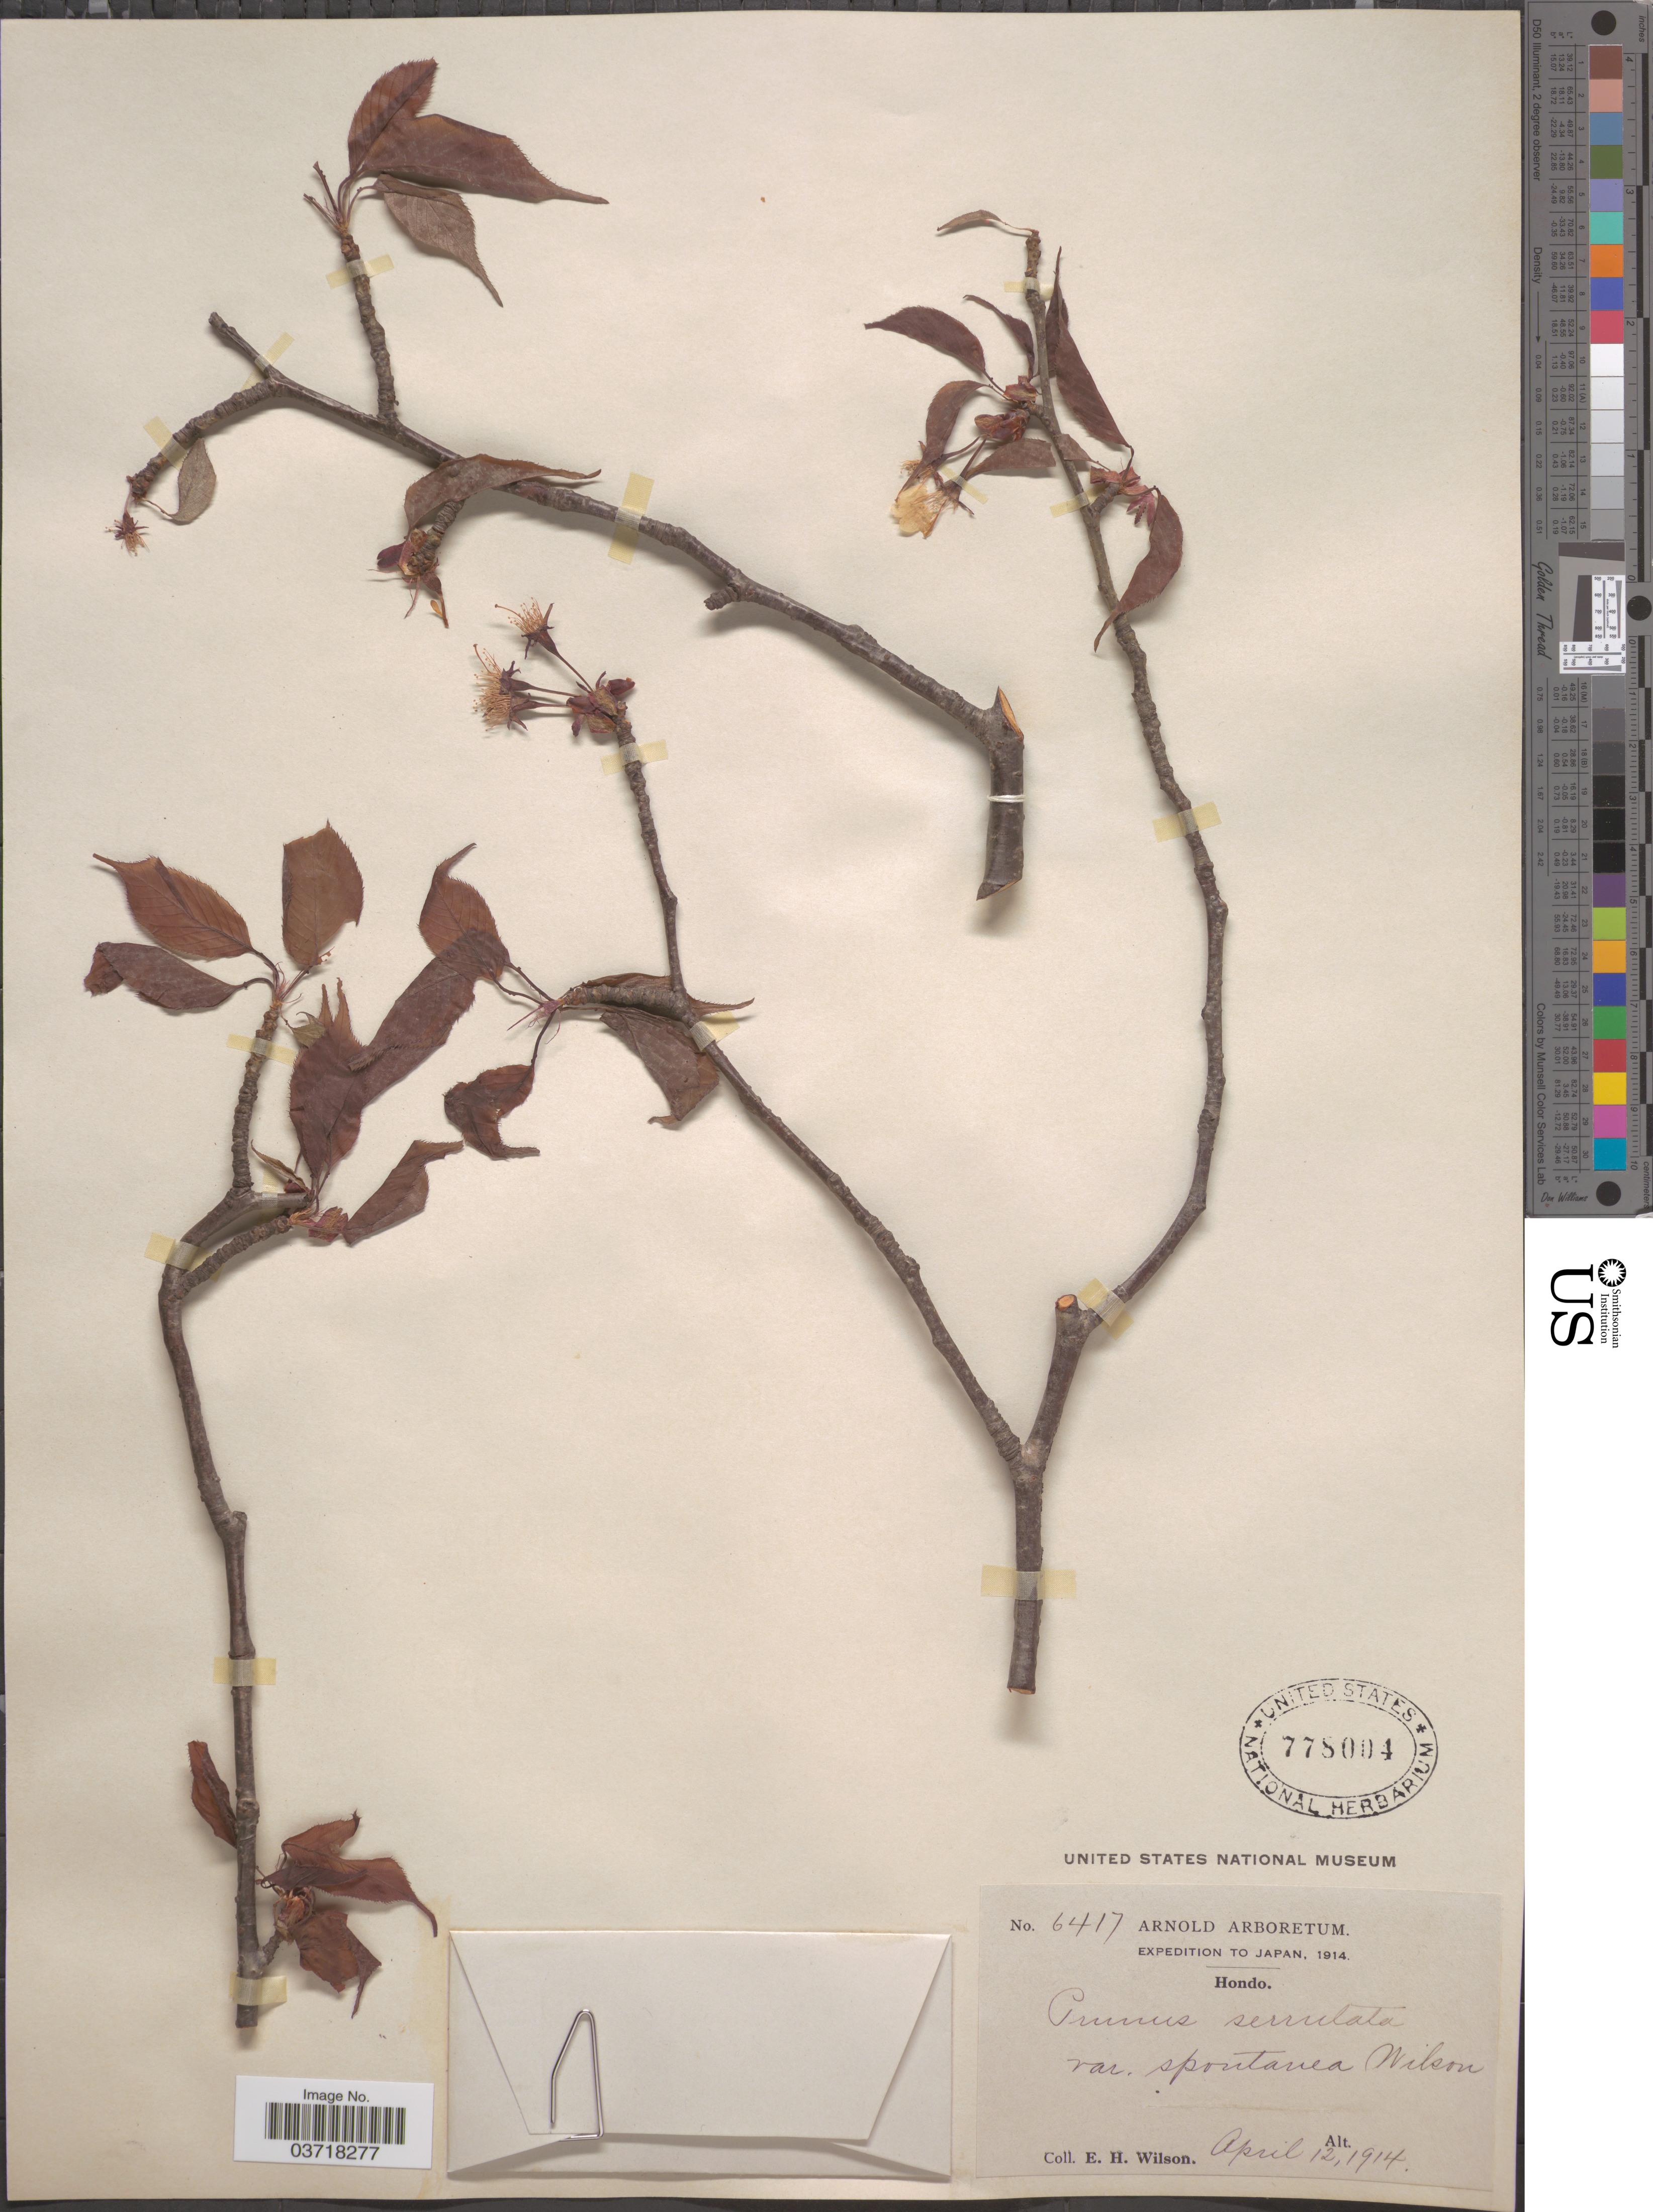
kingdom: Plantae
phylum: Tracheophyta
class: Magnoliopsida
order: Rosales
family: Rosaceae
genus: Prunus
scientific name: Prunus serrulata var. spontanea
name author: E.H. Wilson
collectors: E. Wilson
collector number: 6417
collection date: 1914-04-12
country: Japan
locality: Hondo.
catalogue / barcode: US 778004